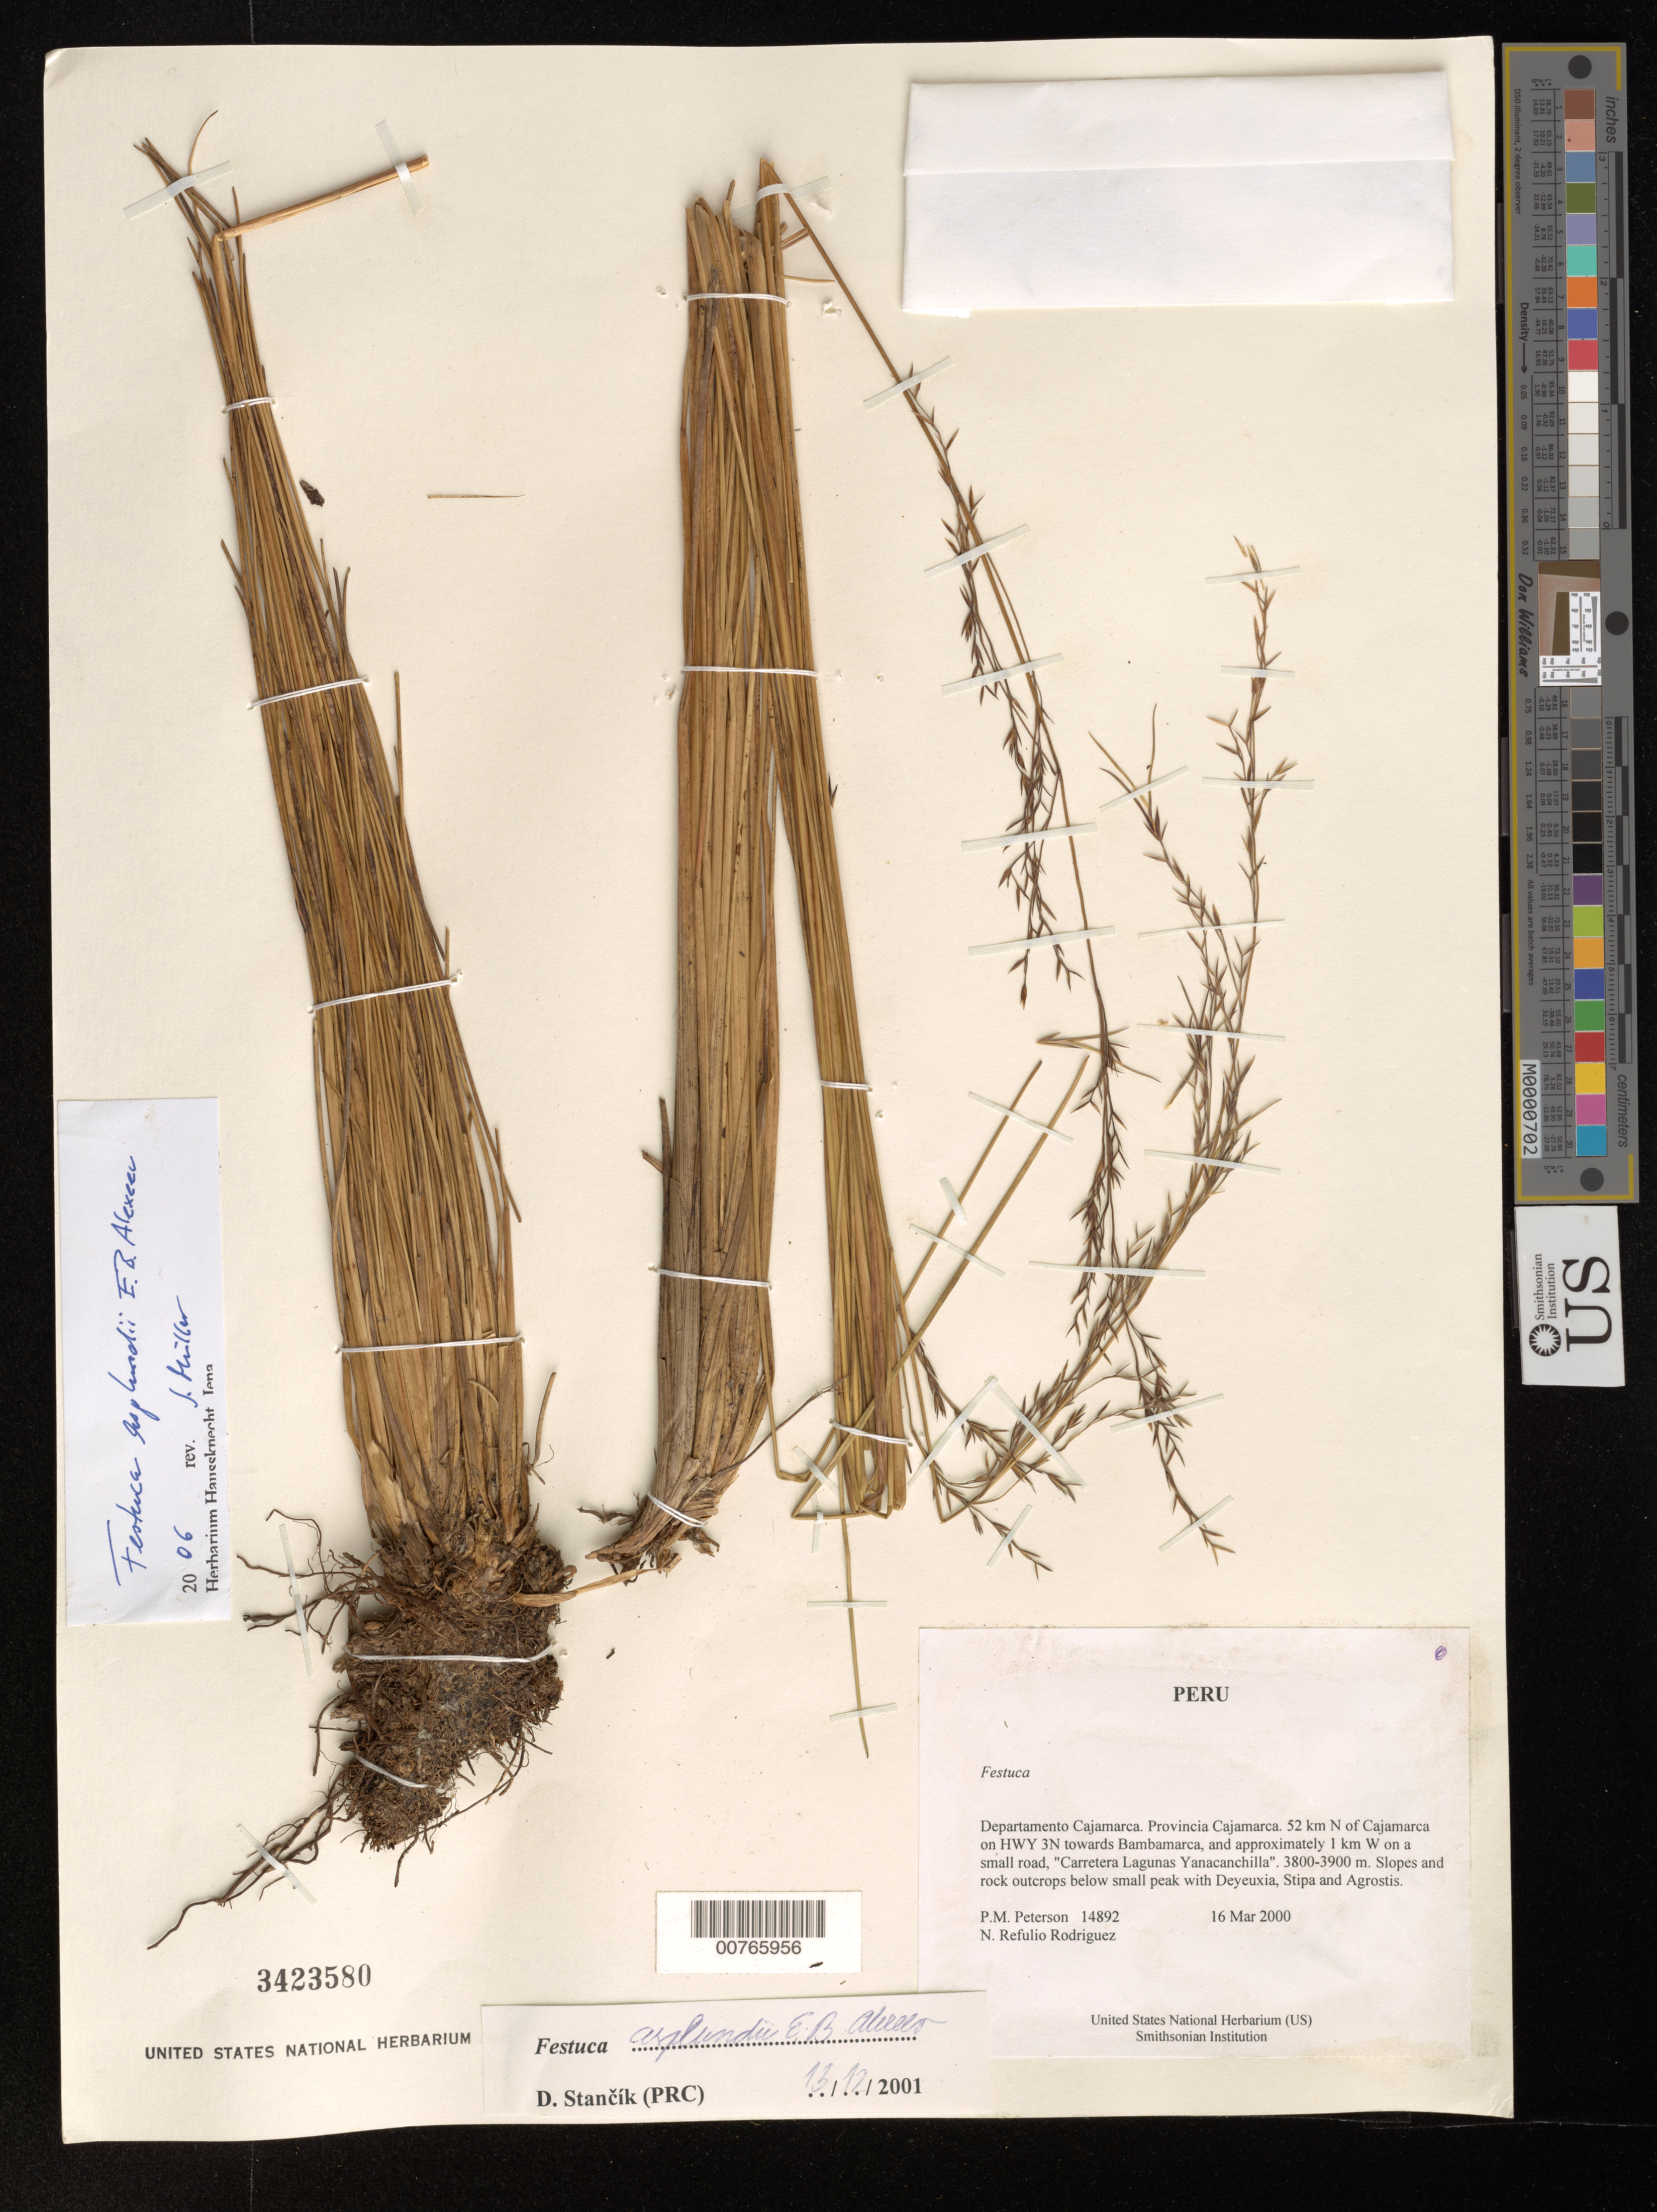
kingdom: Plantae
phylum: Tracheophyta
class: Liliopsida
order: Poales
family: Poaceae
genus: Festuca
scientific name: Festuca asplundii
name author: E.B. Alexeev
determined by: Stancik, D.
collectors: P. M. Peterson & N. Refulio-Rodríguez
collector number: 14892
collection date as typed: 16 Mar 2000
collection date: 2000-03-16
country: Peru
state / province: Cajamarca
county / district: Cajamarca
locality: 52 km N of Cajamarca on HWY 3N towards Bambamarca, and approximately 1 km W on a small road, "Carretera Lagunas Yanacanchilla".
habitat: Slopes and rock outcrops below small peak with Deyeuxia, Stipa and Agrostis.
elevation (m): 3800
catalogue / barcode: US 3423580